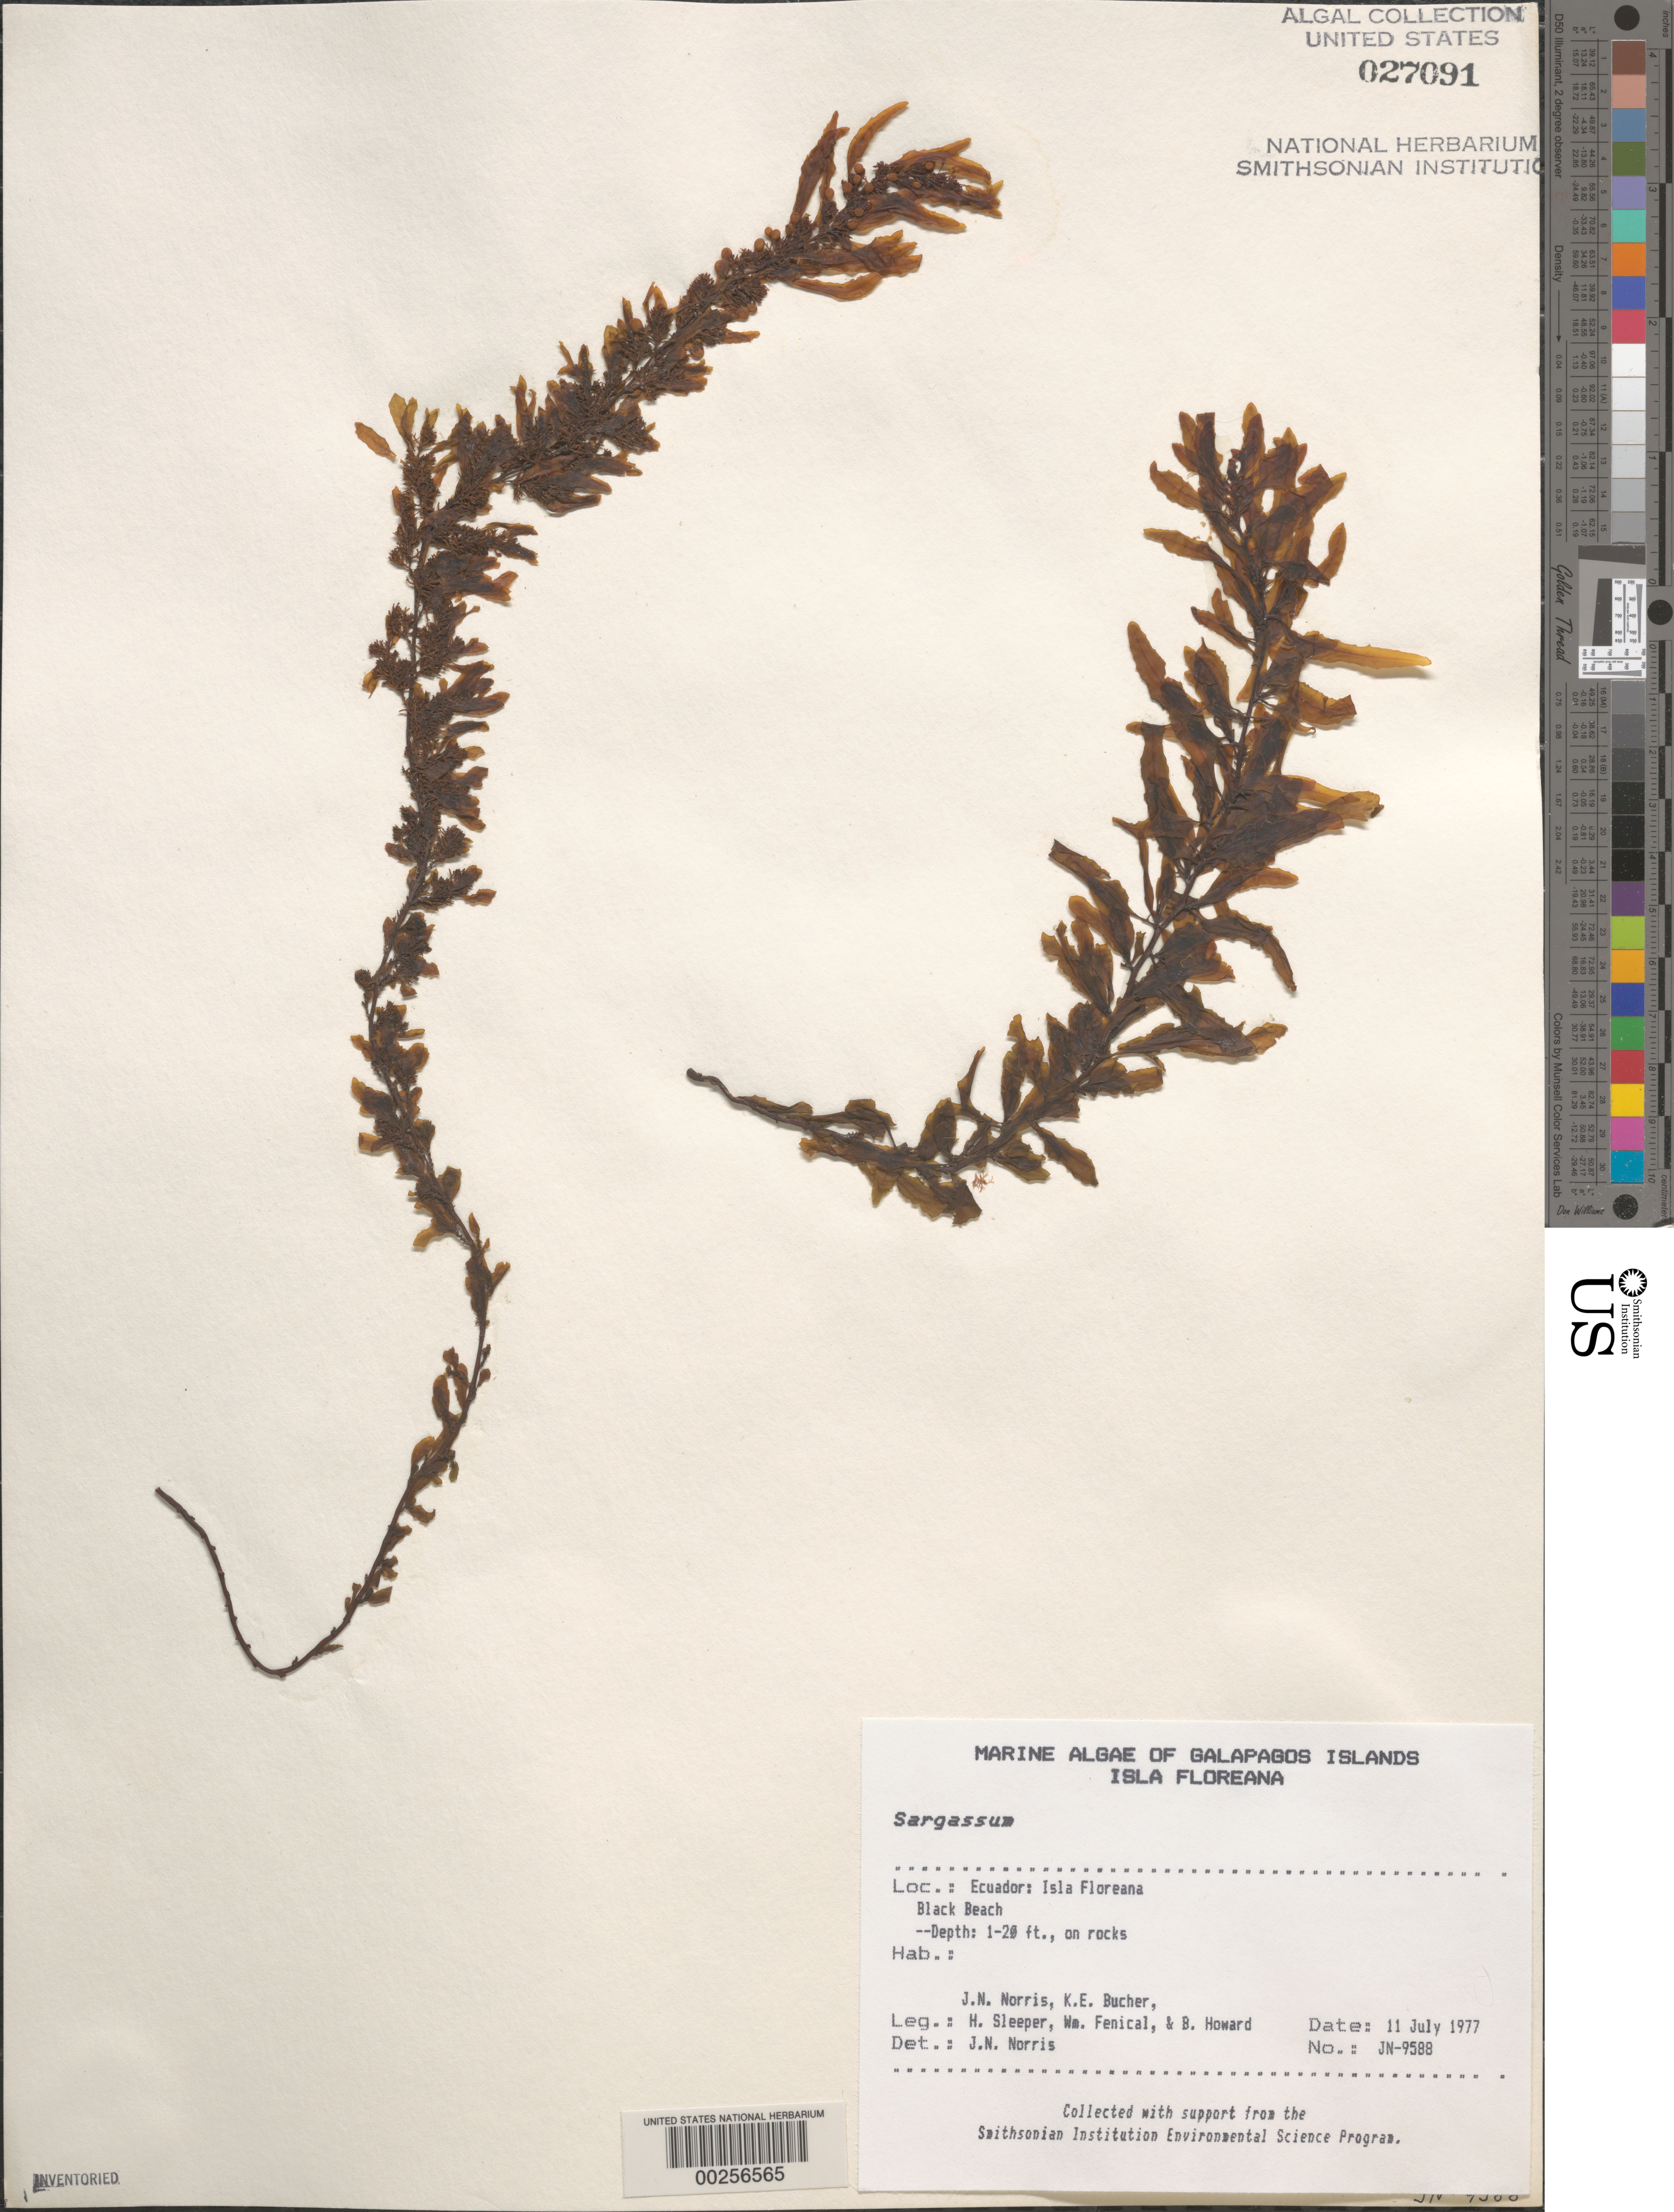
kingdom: Chromista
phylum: Ochrophyta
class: Phaeophyceae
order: Fucales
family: Sargassaceae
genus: Sargassum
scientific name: Sargassum sp.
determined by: Norris, James N.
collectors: J. N. Norris, K. E. Bucher, H. Sleeper, W. Fenical & B. Howard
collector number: JN-9588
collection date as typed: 11 Jul 1977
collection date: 1977-07-11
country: Ecuador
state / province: Colón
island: Floreana [Charles, Santa Maria]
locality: Black Beach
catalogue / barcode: US 27091